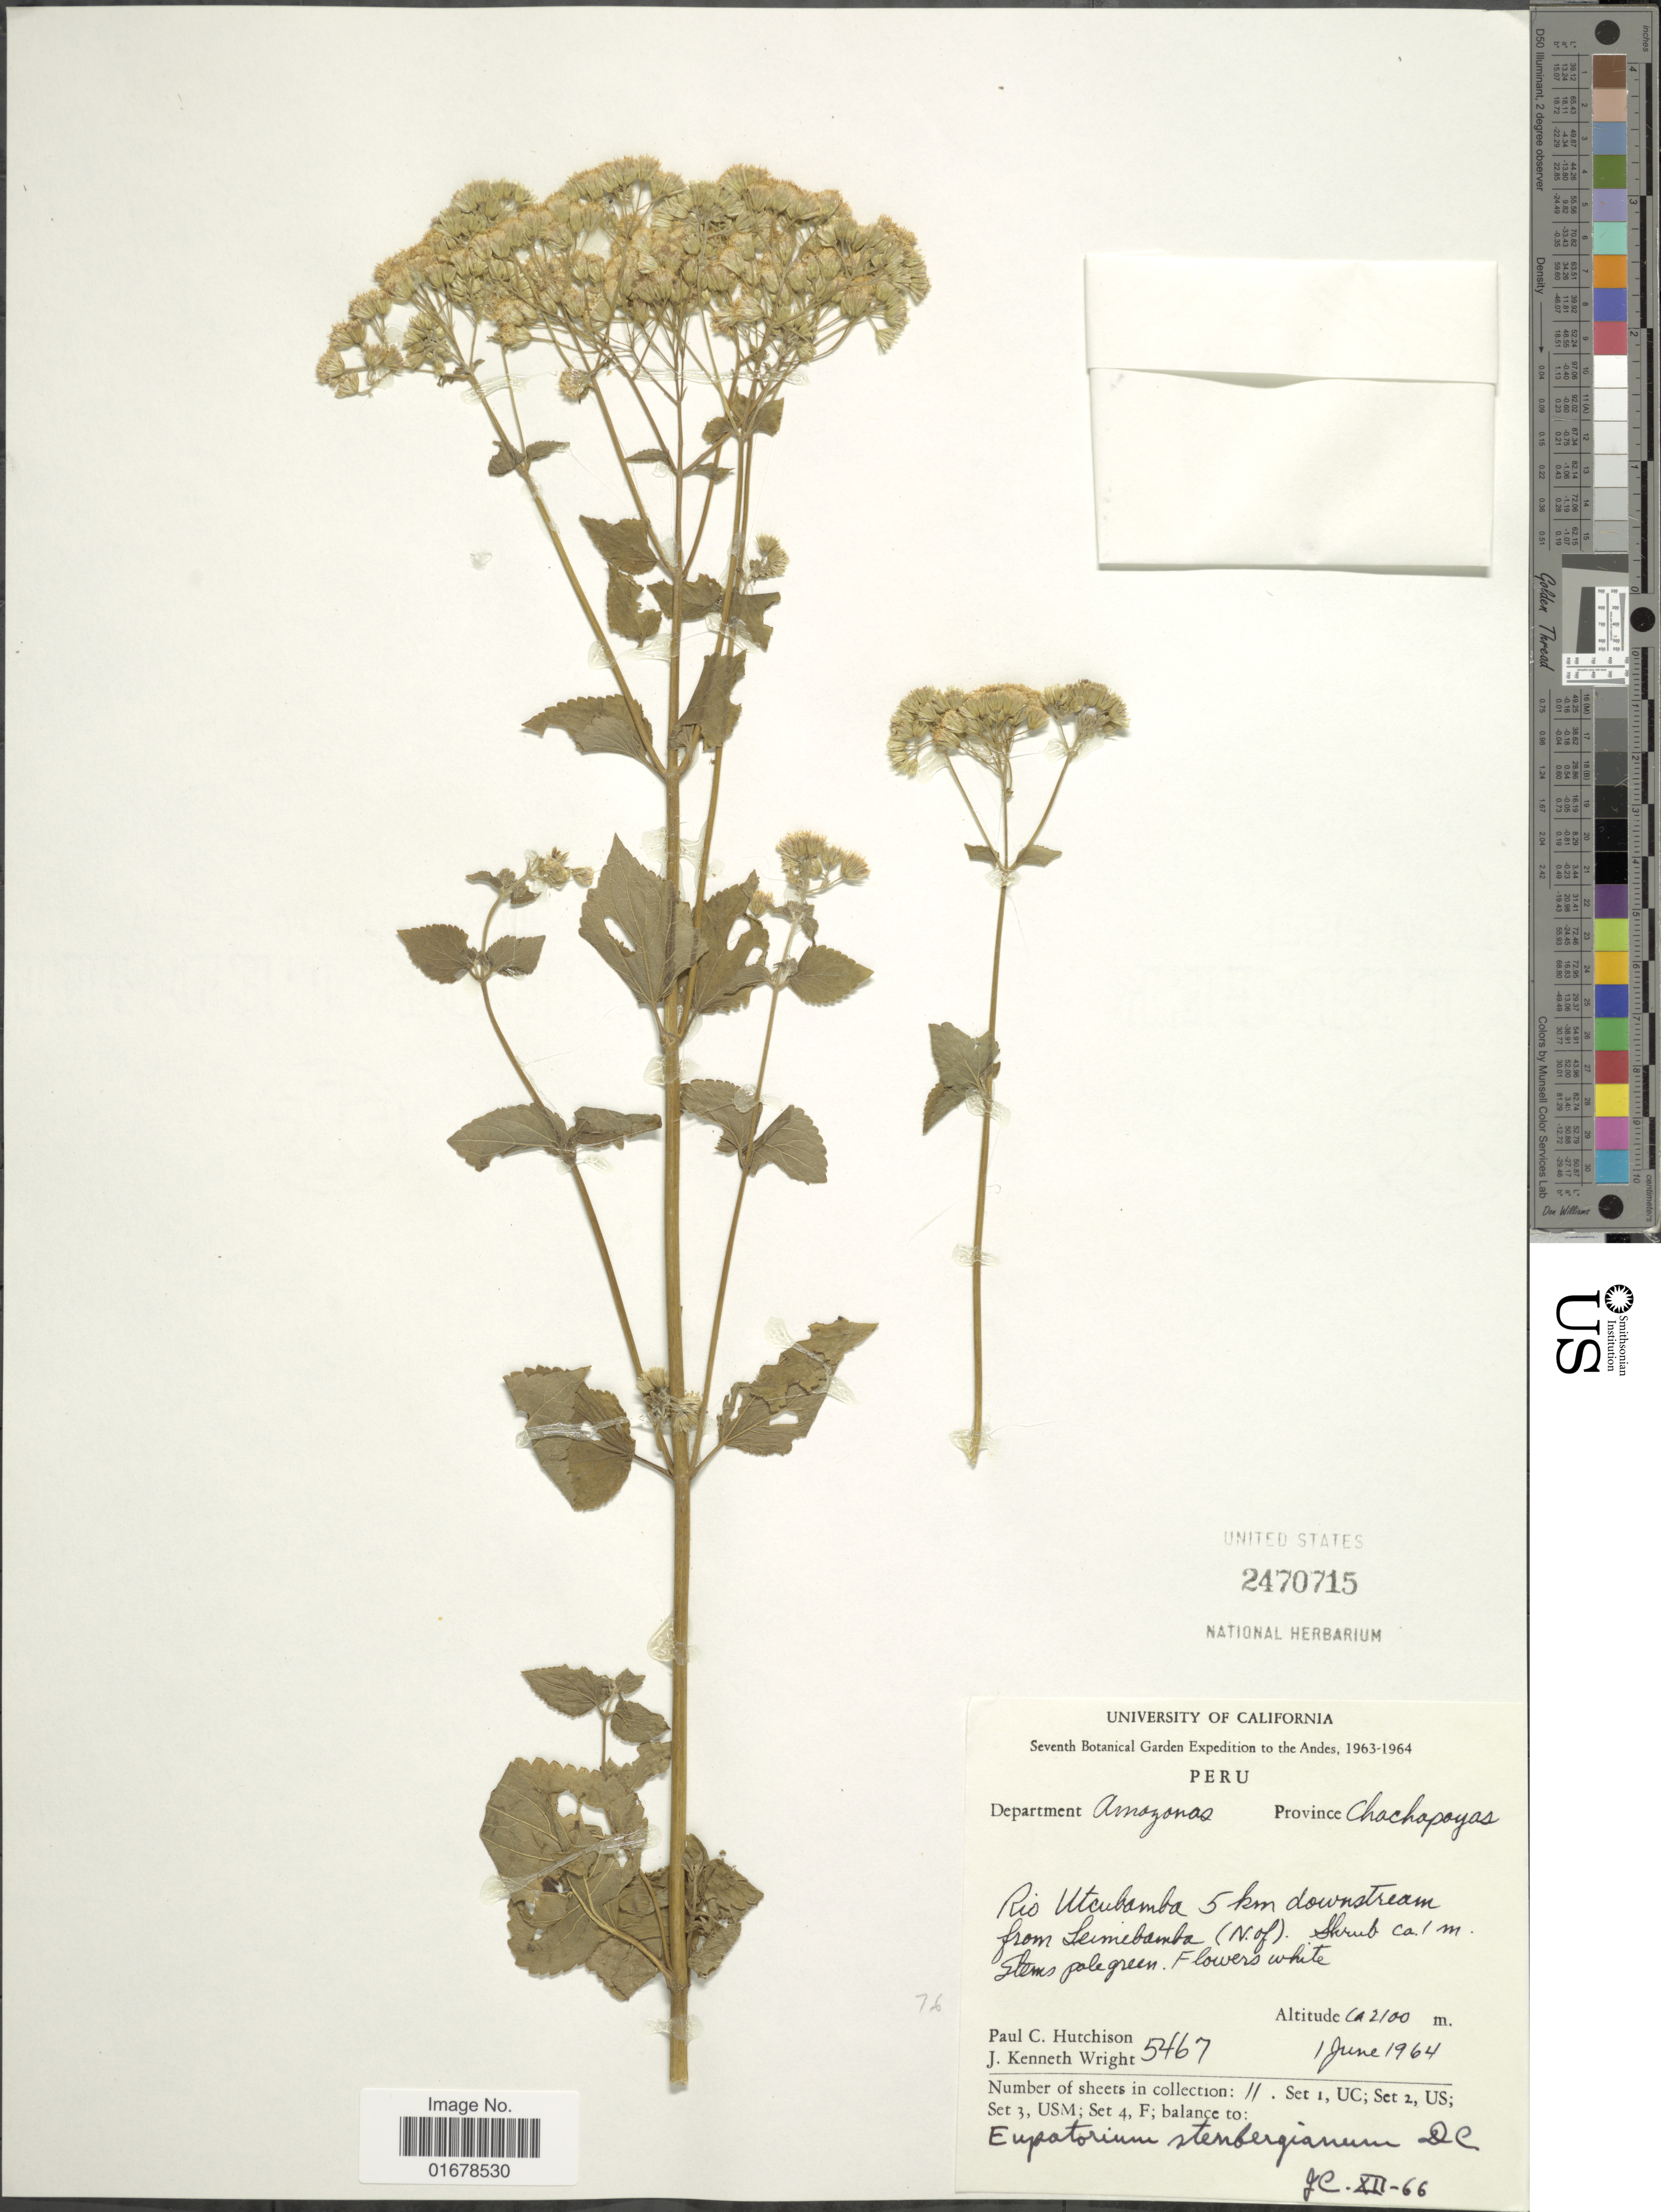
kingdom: Plantae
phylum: Tracheophyta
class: Magnoliopsida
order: Asterales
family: Asteraceae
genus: Ageratina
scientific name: Ageratina sternbergiana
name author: (DC.) R.M. King & H. Rob.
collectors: P. C. Hutchison & J. K. Wright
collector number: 5467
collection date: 1964-06-01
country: Peru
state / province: Amazonas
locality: Department Amazonas, Province Chachapoyas, Rio Utcubamba 5 km downstream from Leimebamba (N. of)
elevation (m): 2100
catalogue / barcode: US 2470715